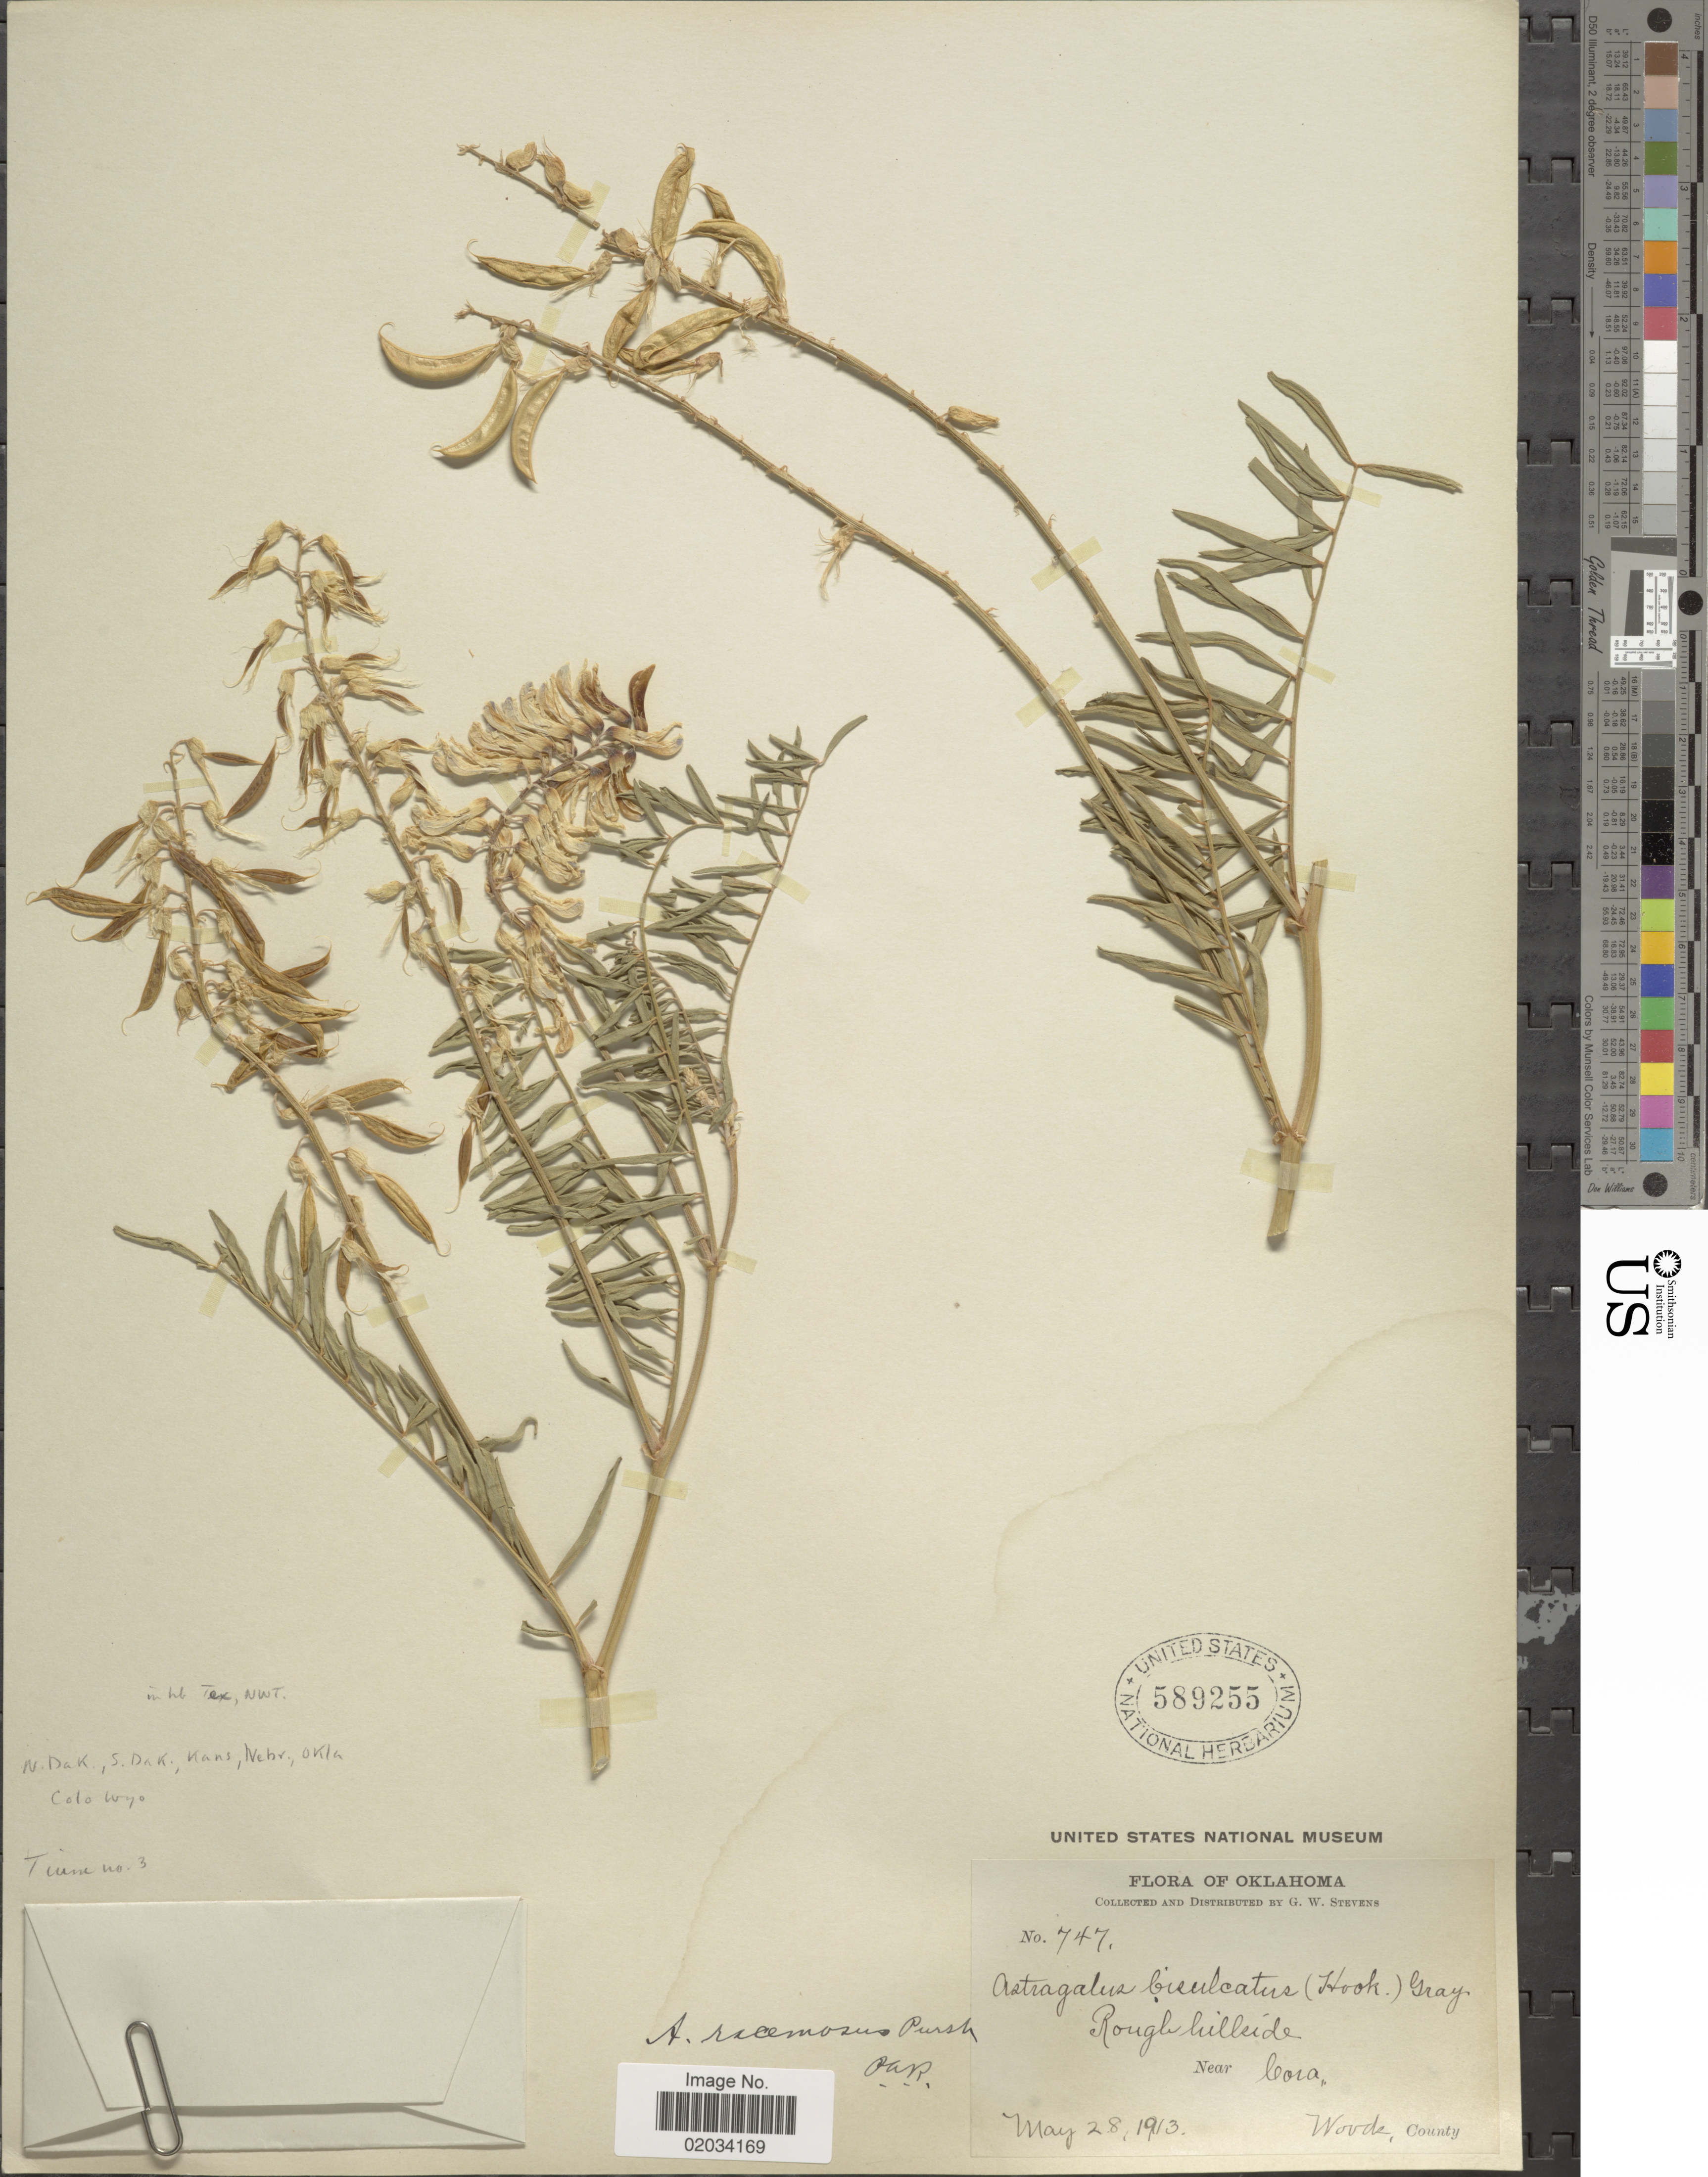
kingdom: Plantae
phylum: Tracheophyta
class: Magnoliopsida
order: Fabales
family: Fabaceae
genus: Astragalus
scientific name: Astragalus racemosus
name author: Pursh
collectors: G. W. Stevens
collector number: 747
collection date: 1913-05-28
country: United States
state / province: Oklahoma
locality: Rougle hillside, Near Cora, Woode County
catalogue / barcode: US 589255